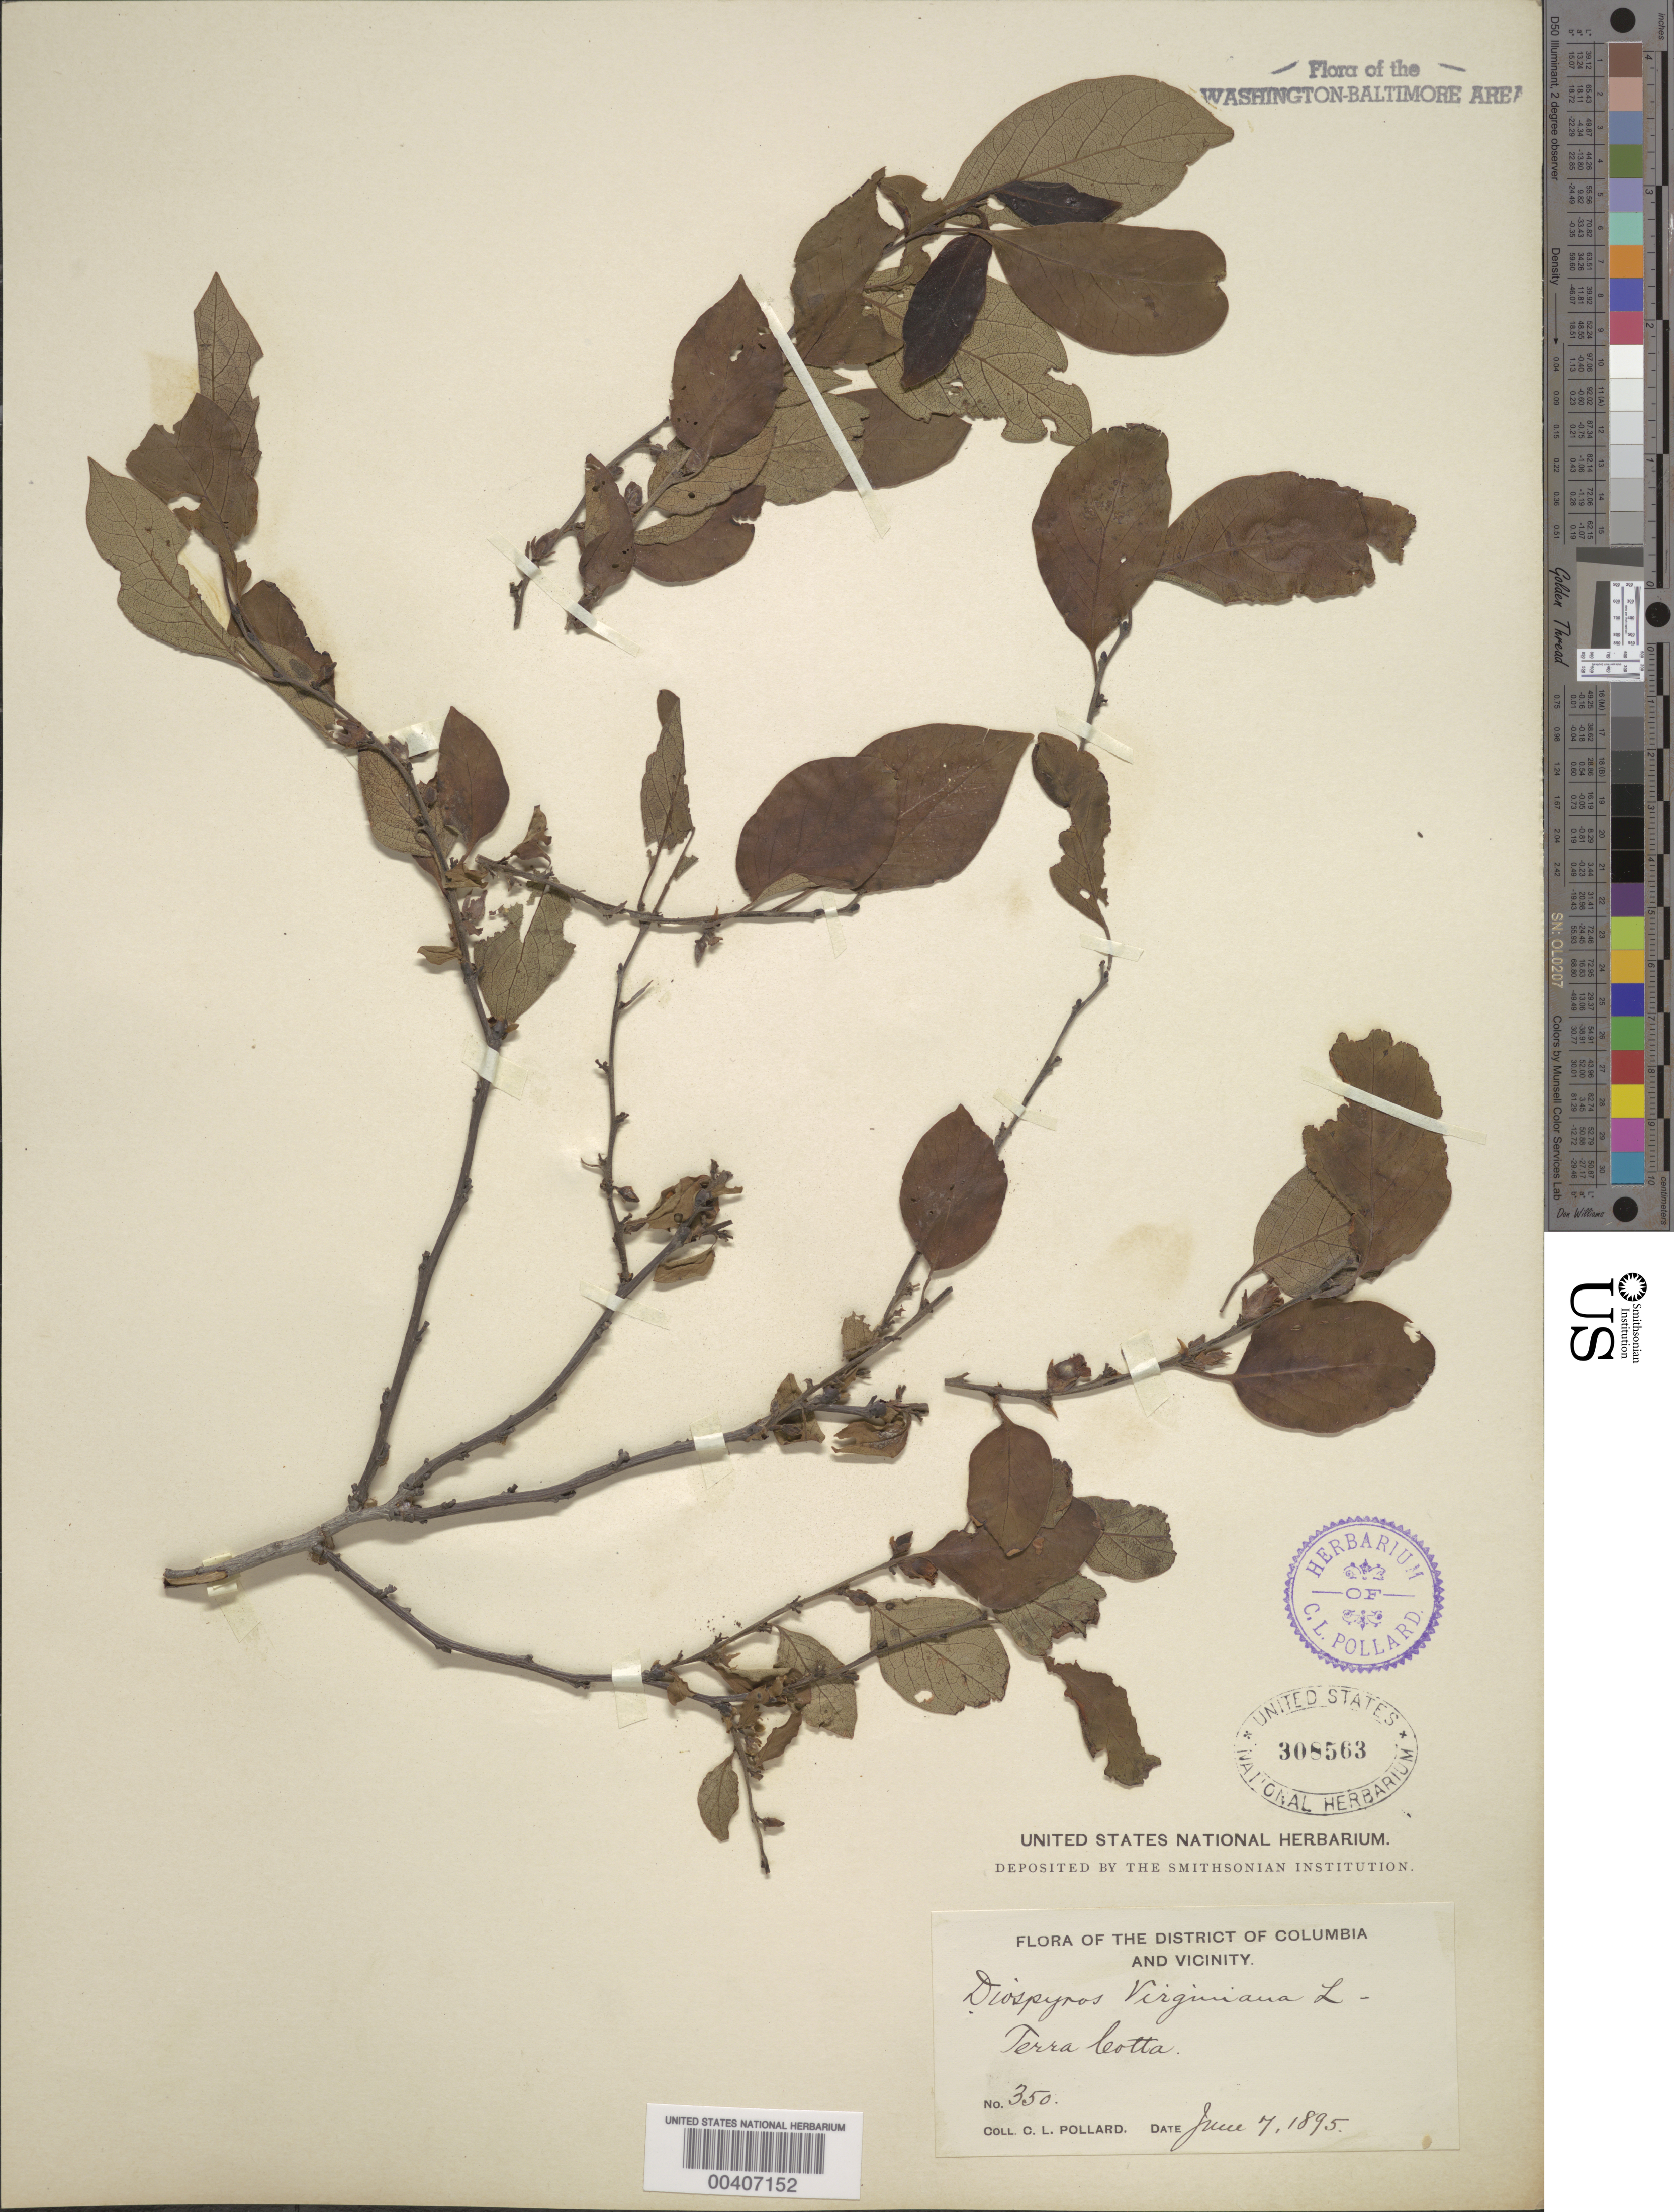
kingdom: Plantae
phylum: Tracheophyta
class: Magnoliopsida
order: Ericales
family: Ebenaceae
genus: Diospyros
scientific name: Diospyros virginiana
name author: L.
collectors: C. L. Pollard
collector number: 350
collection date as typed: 07 Jun 1895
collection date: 1895-06-07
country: United States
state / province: District of Columbia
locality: Terra Cotta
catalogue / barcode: US 308563